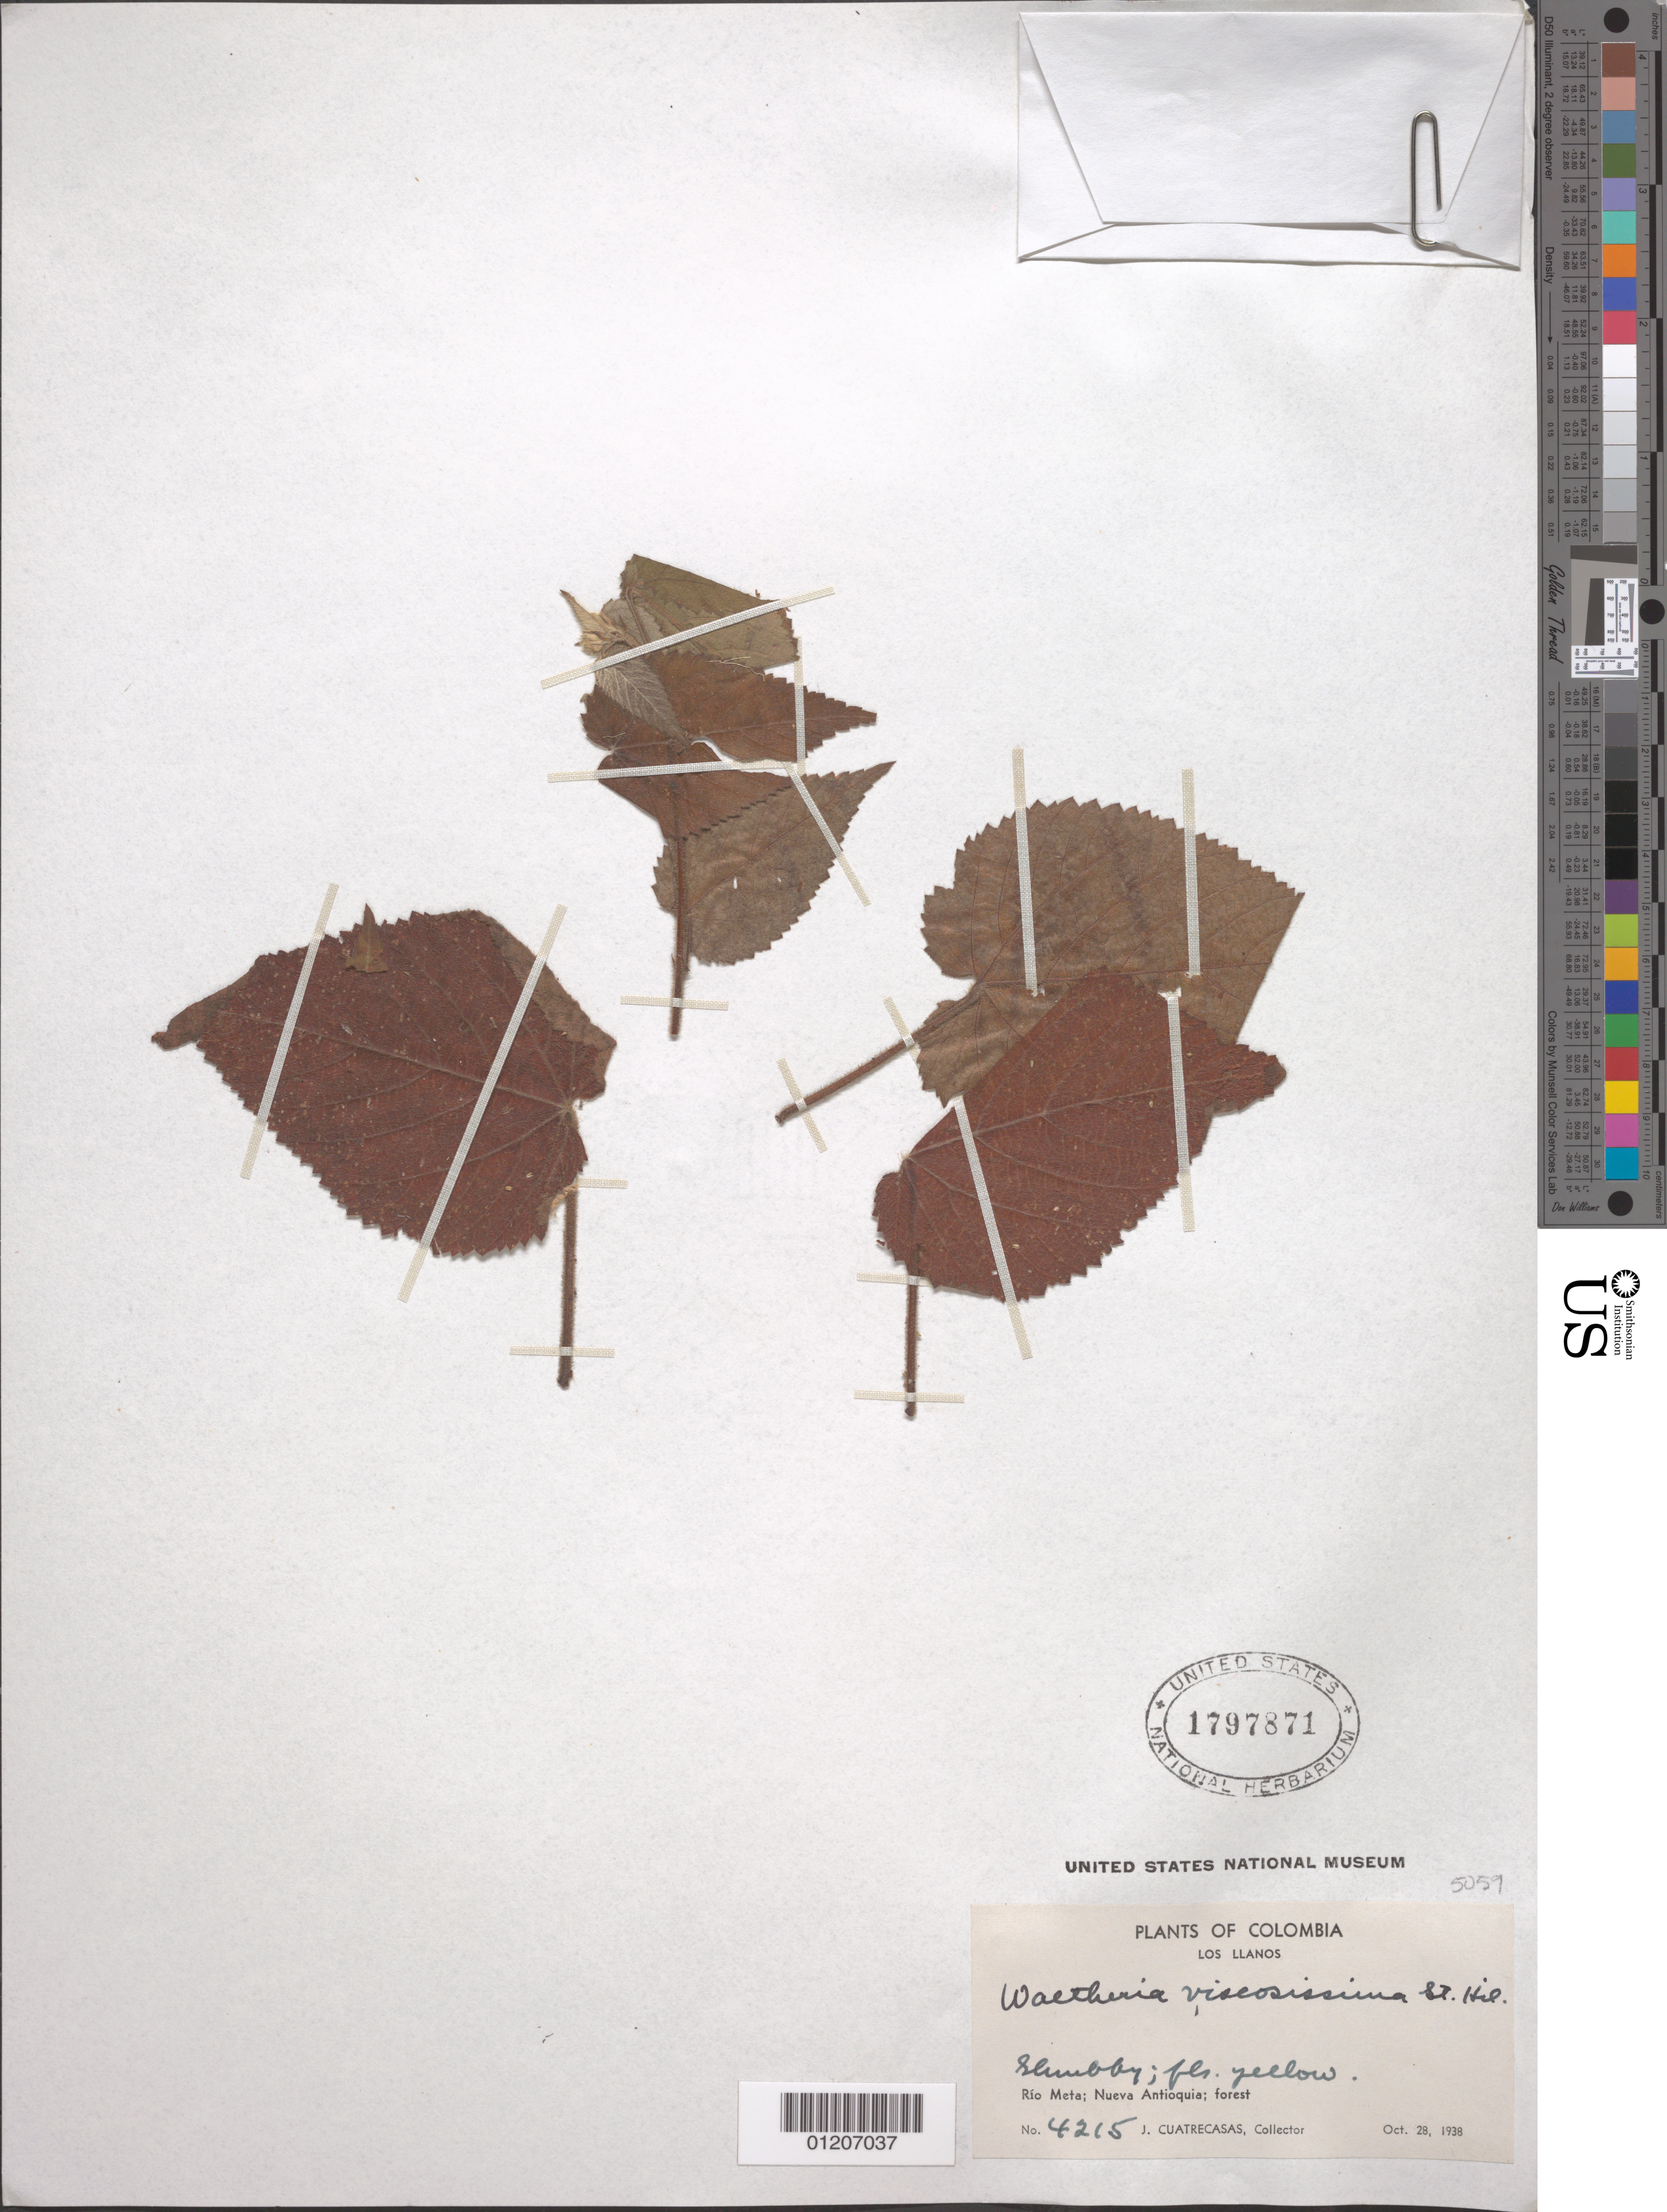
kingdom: Plantae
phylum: Tracheophyta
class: Magnoliopsida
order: Malvales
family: Malvaceae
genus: Waltheria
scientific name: Waltheria viscosissima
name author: A. St.-Hil.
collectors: J. Cuatrecasas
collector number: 4215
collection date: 1938-10-28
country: Colombia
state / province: Antioquia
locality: Los Llanos, Río Meta; Nueva Antioquia.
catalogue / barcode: US 1787871